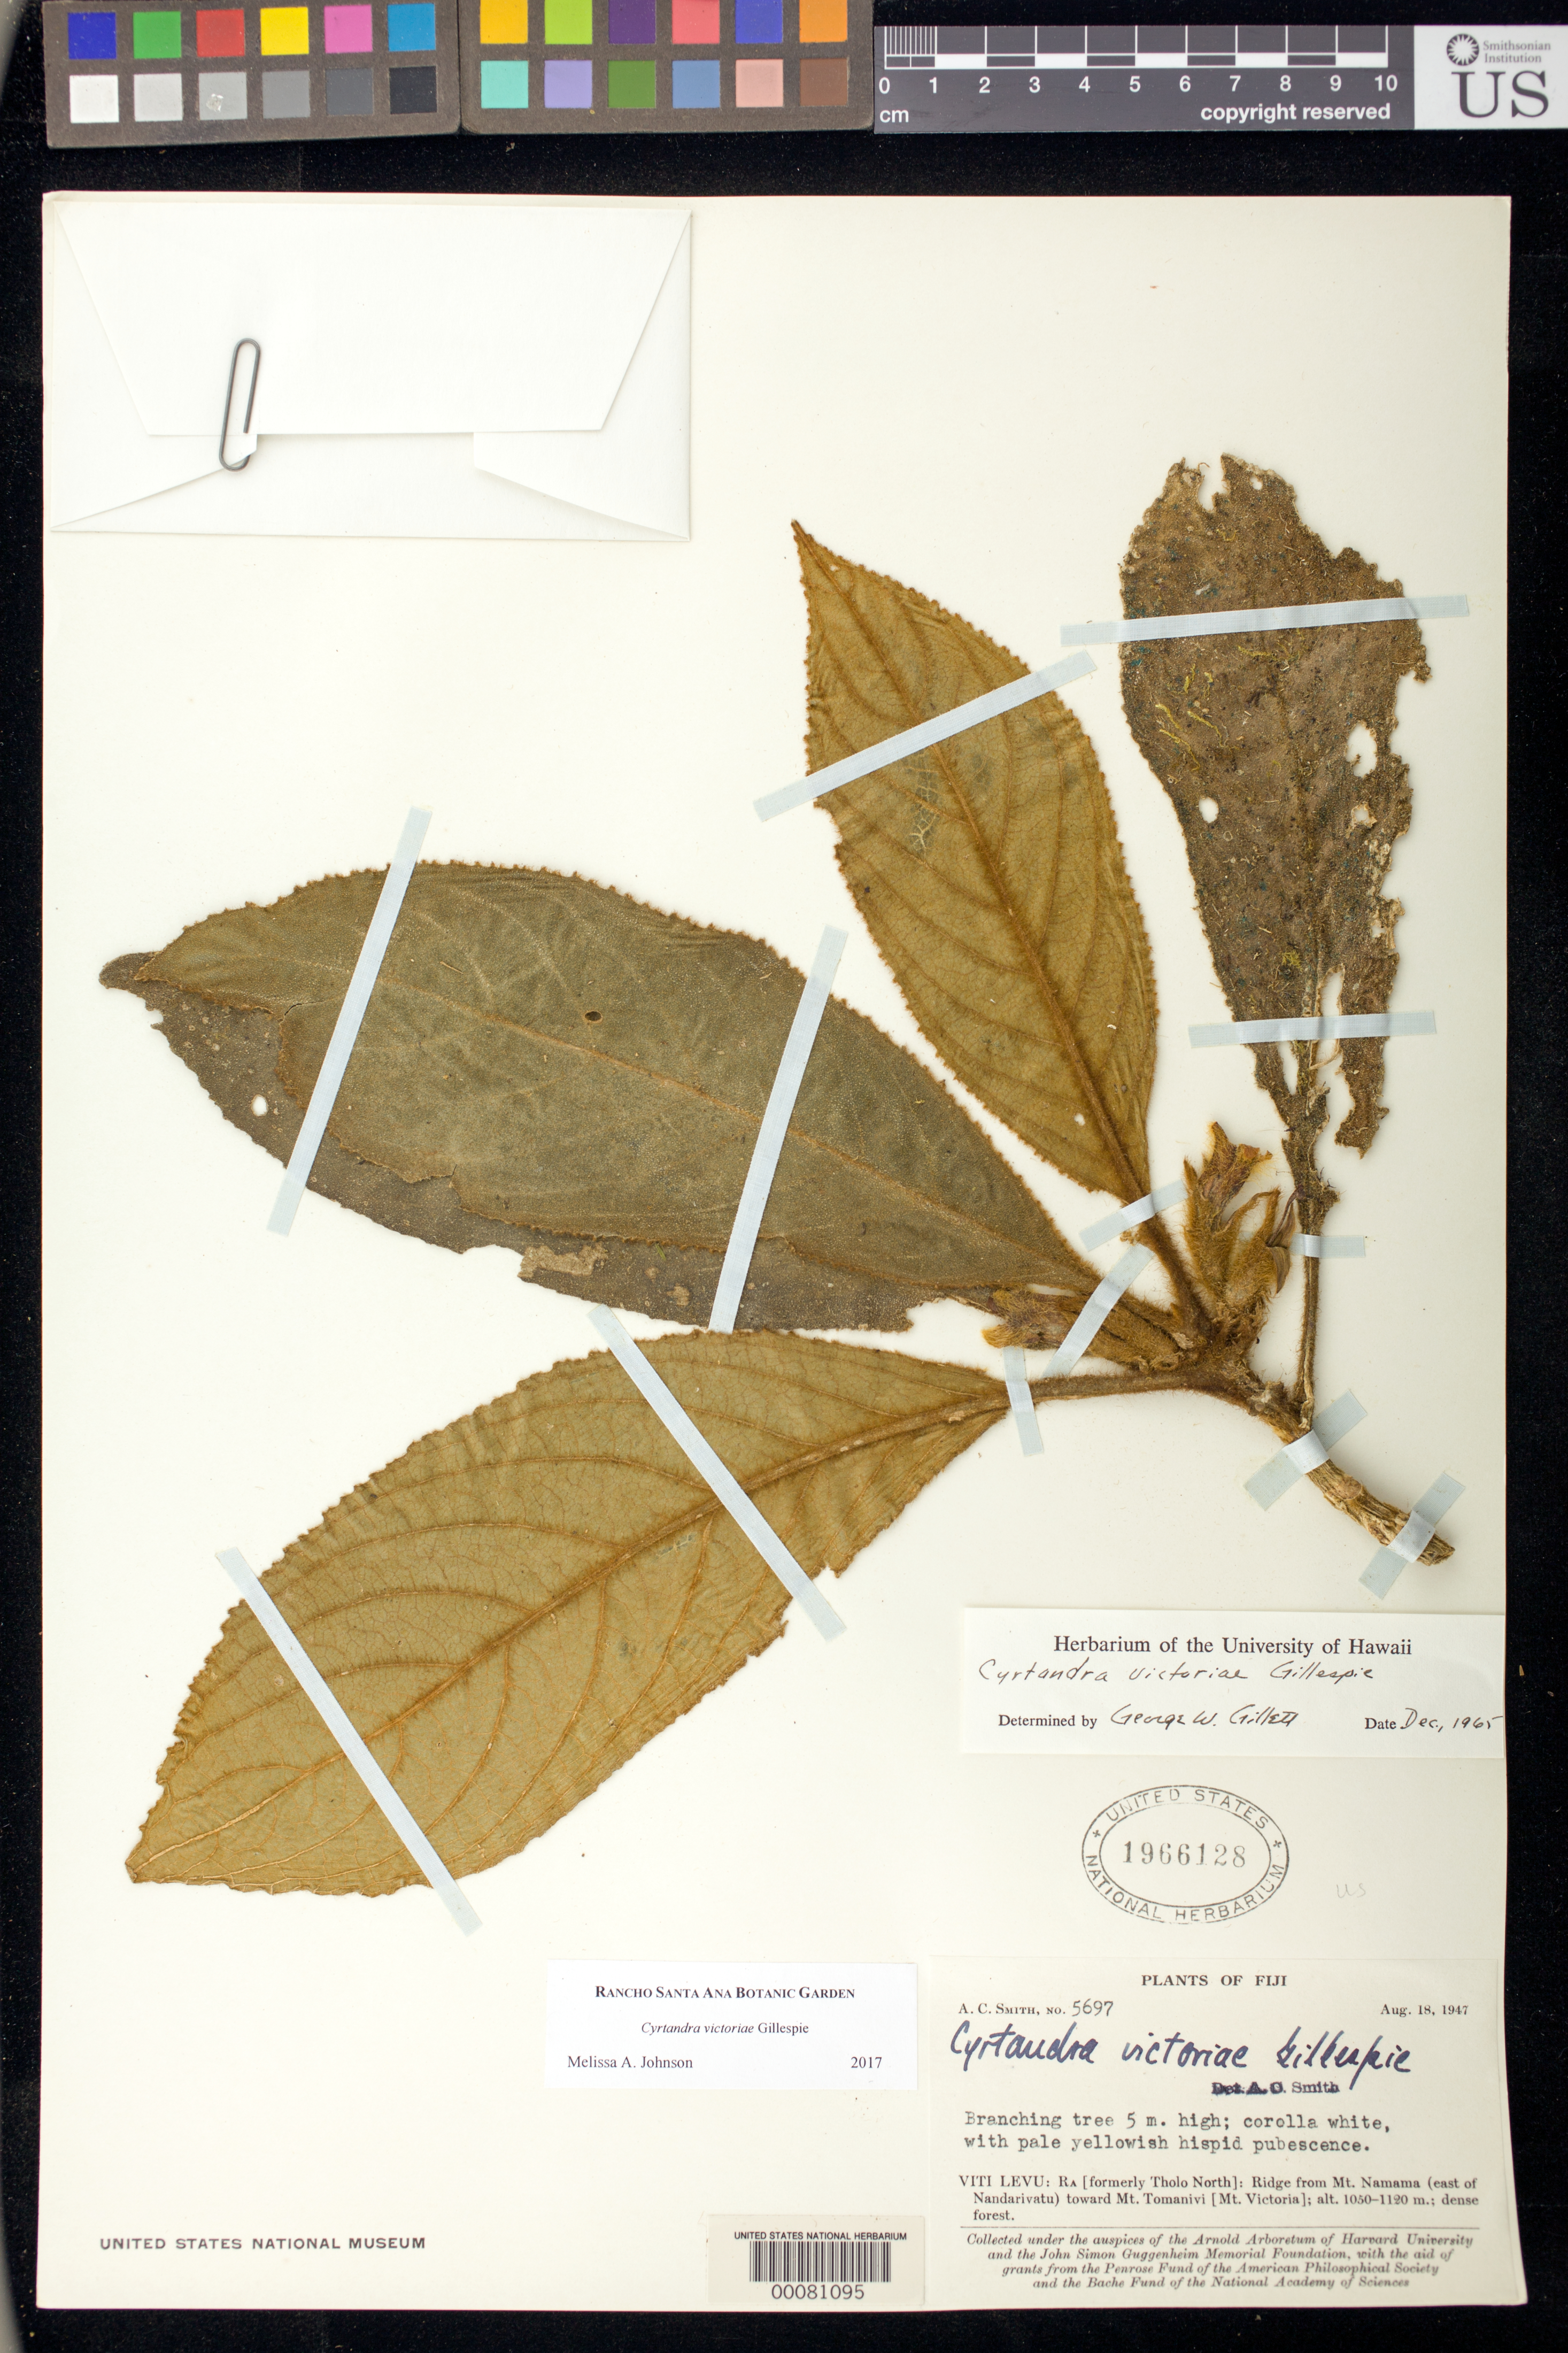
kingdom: Plantae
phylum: Tracheophyta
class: Magnoliopsida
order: Lamiales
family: Gesneriaceae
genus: Cyrtandra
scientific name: Cyrtandra victoriae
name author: Gillespie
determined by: Johnson, Melissa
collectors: A. C. Smith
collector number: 5697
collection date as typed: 18 Aug 1947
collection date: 1947-08-18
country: Fiji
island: Viti Levu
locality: Ra ¢formerly tholo north!, ridge from mt namama (e of nandarivatu) toward mt tomanivi ¢mt victoria!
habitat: Dense forest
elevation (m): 1050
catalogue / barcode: US 1966128